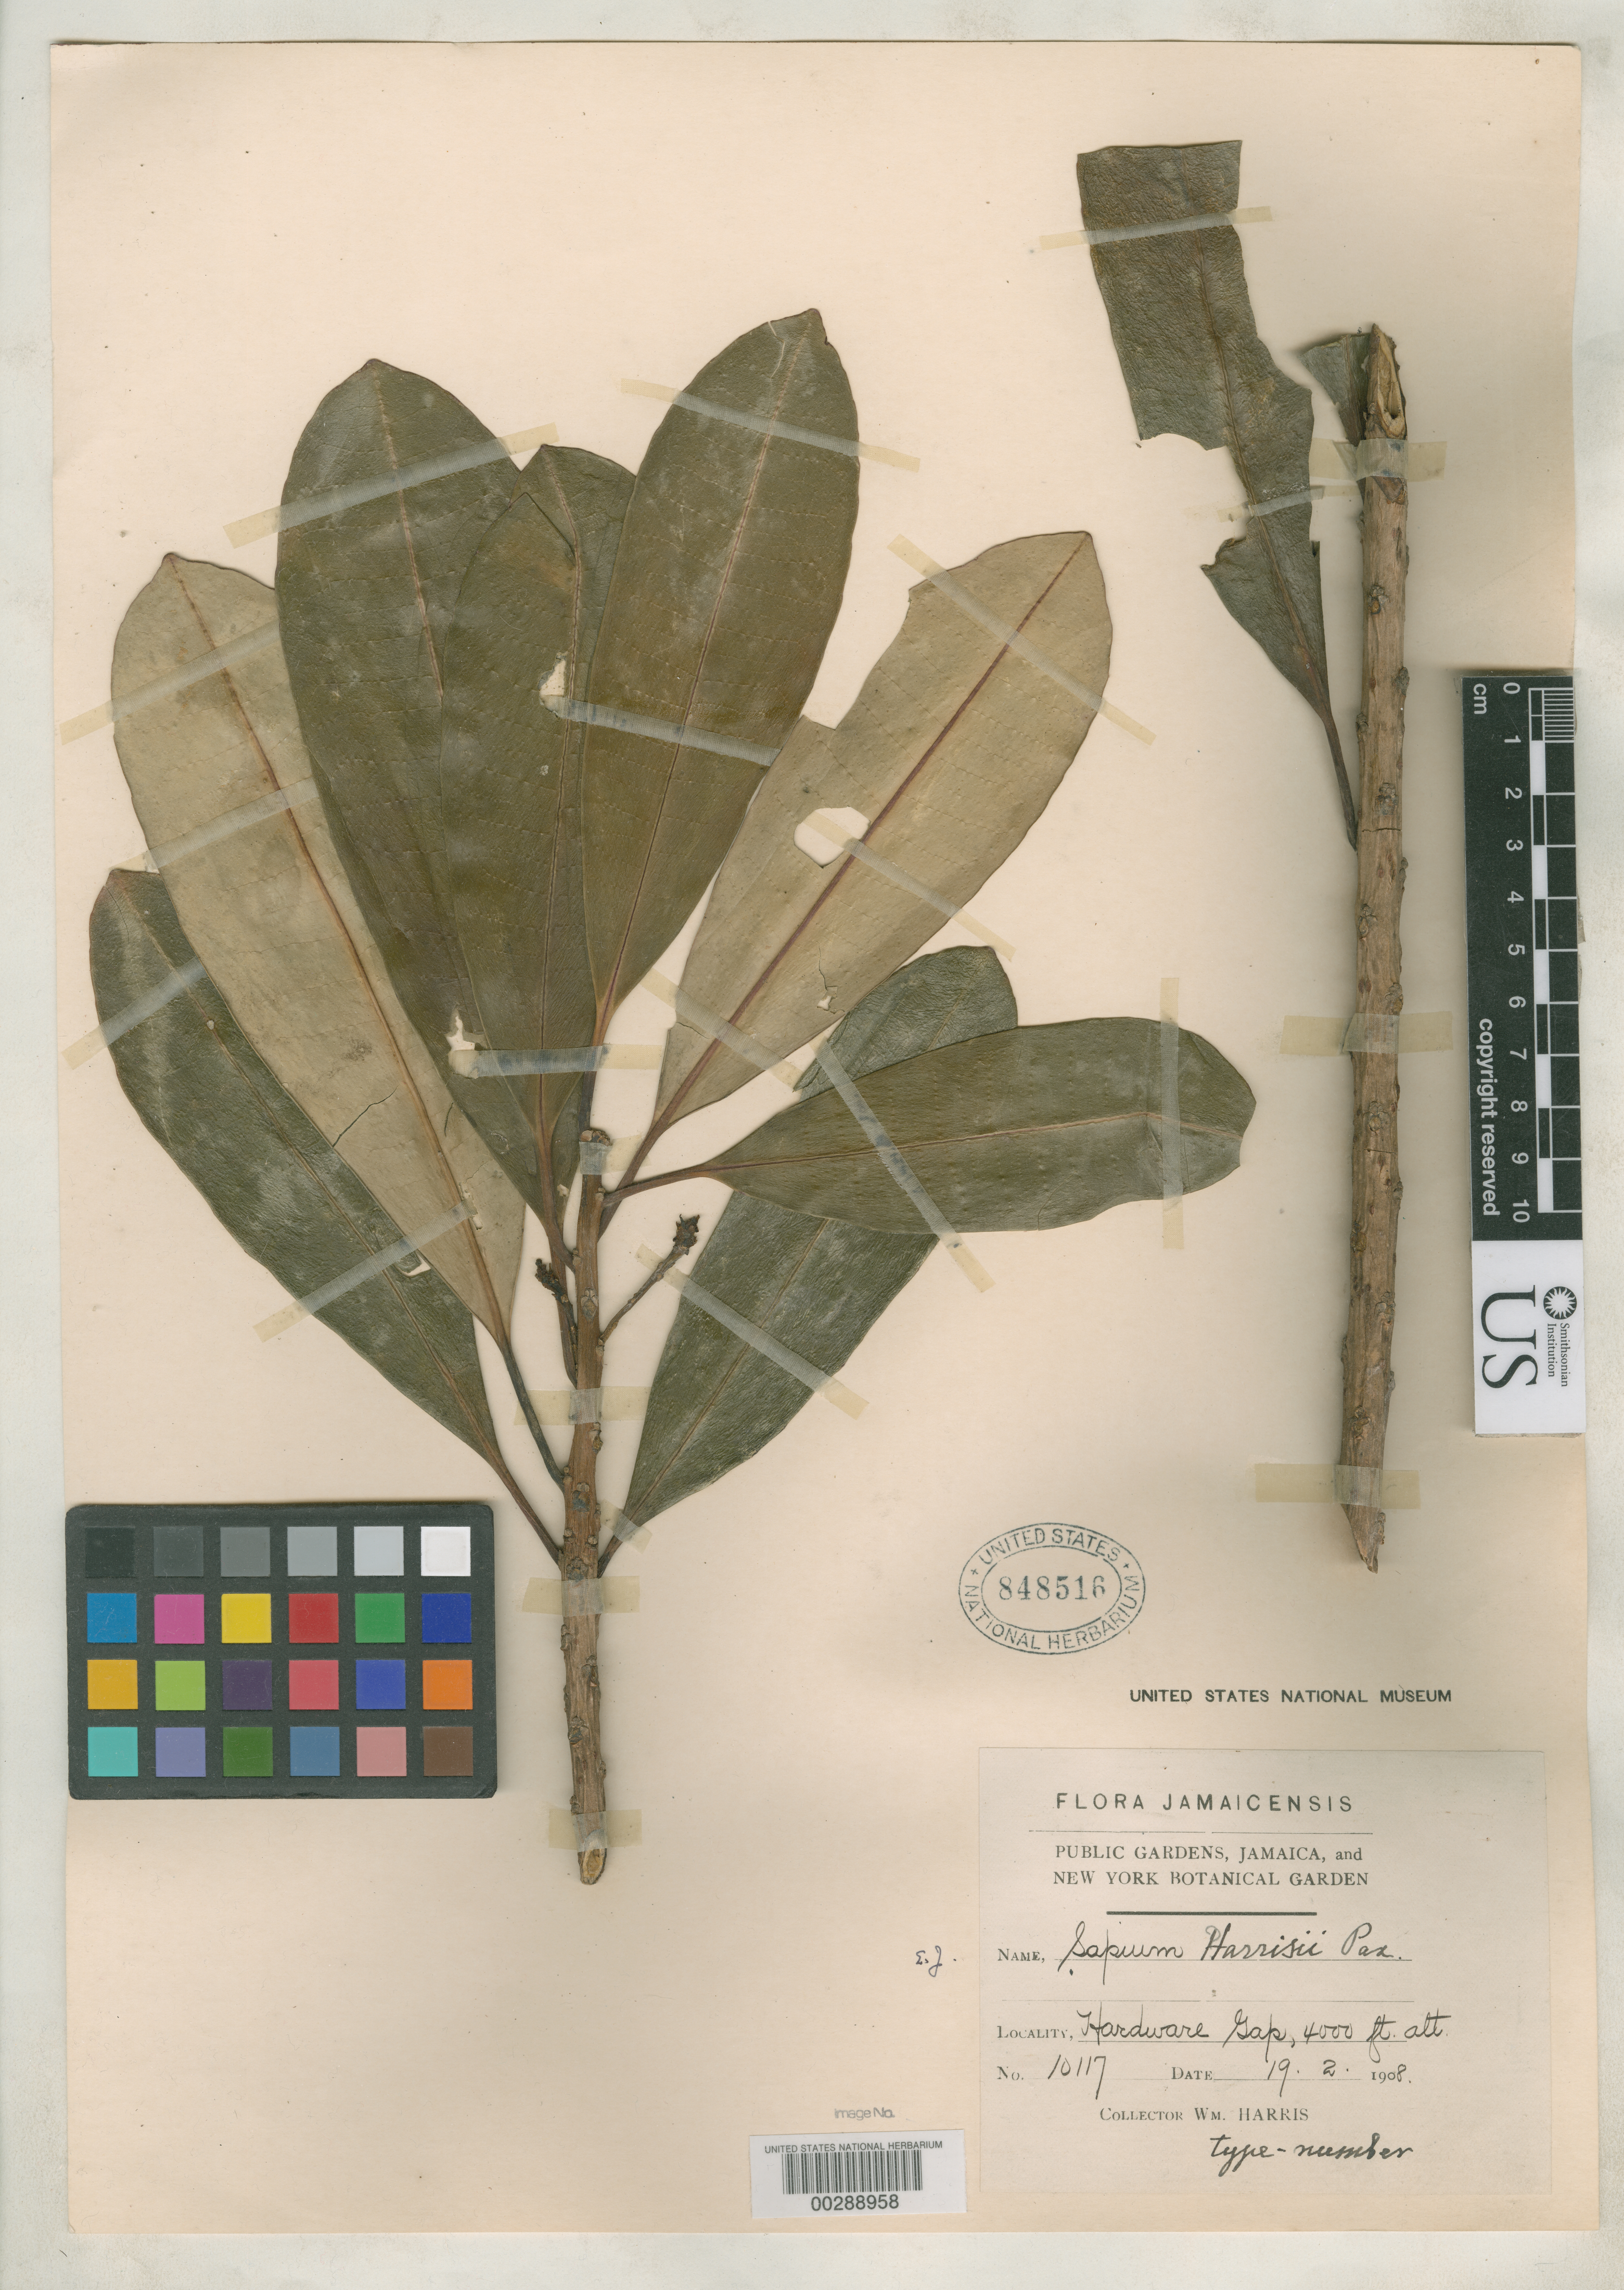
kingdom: Plantae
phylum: Tracheophyta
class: Magnoliopsida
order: Malpighiales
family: Euphorbiaceae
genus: Sapium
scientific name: Sapium harrisii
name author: Urb. ex Pax in Engl.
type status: Isotype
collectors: W. H. Harris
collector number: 10117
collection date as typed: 19 Feb 1908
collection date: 1908-02-19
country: Jamaica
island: Greater Antilles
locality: Hardware Gap.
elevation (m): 1219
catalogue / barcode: US 848516